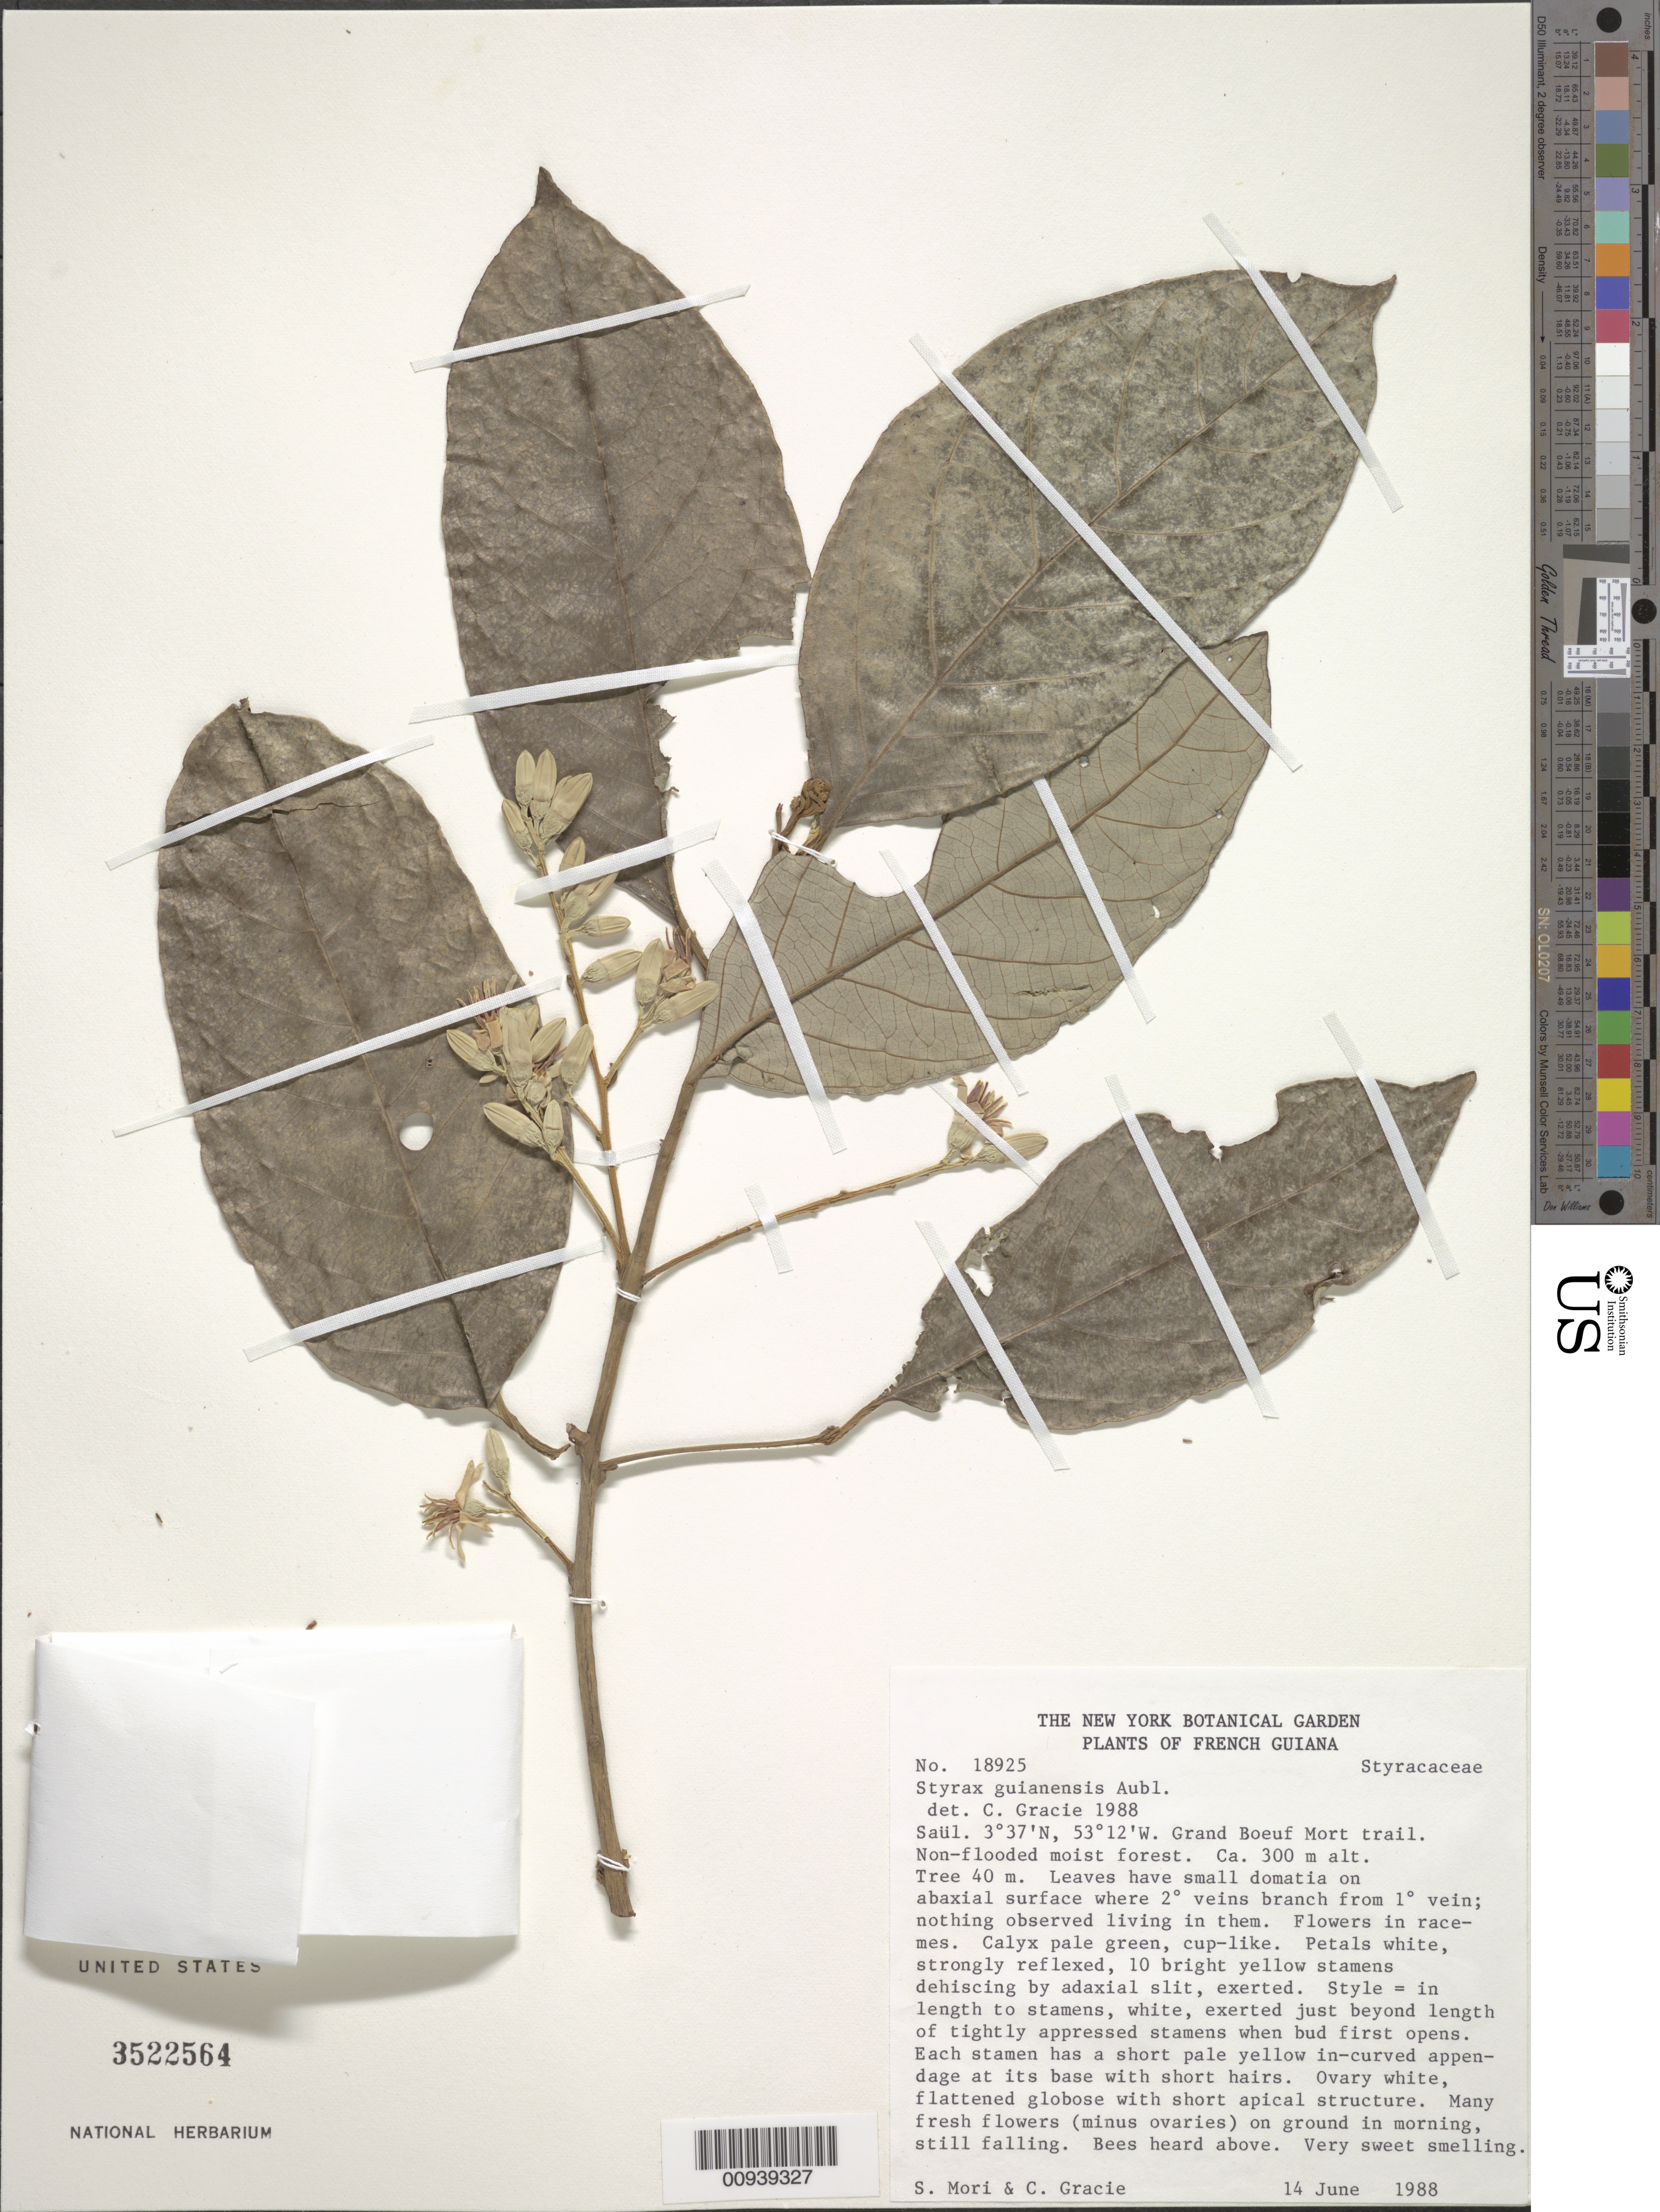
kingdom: Plantae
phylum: Tracheophyta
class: Magnoliopsida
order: Ericales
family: Styracaceae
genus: Styrax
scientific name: Styrax guyanensis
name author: A. DC.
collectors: S. Mori & C. A. Gracie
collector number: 18925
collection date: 1988-06-14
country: French Guiana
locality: Saül. Grand Boeuf Mort trail.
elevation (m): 300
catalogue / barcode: US 3522564